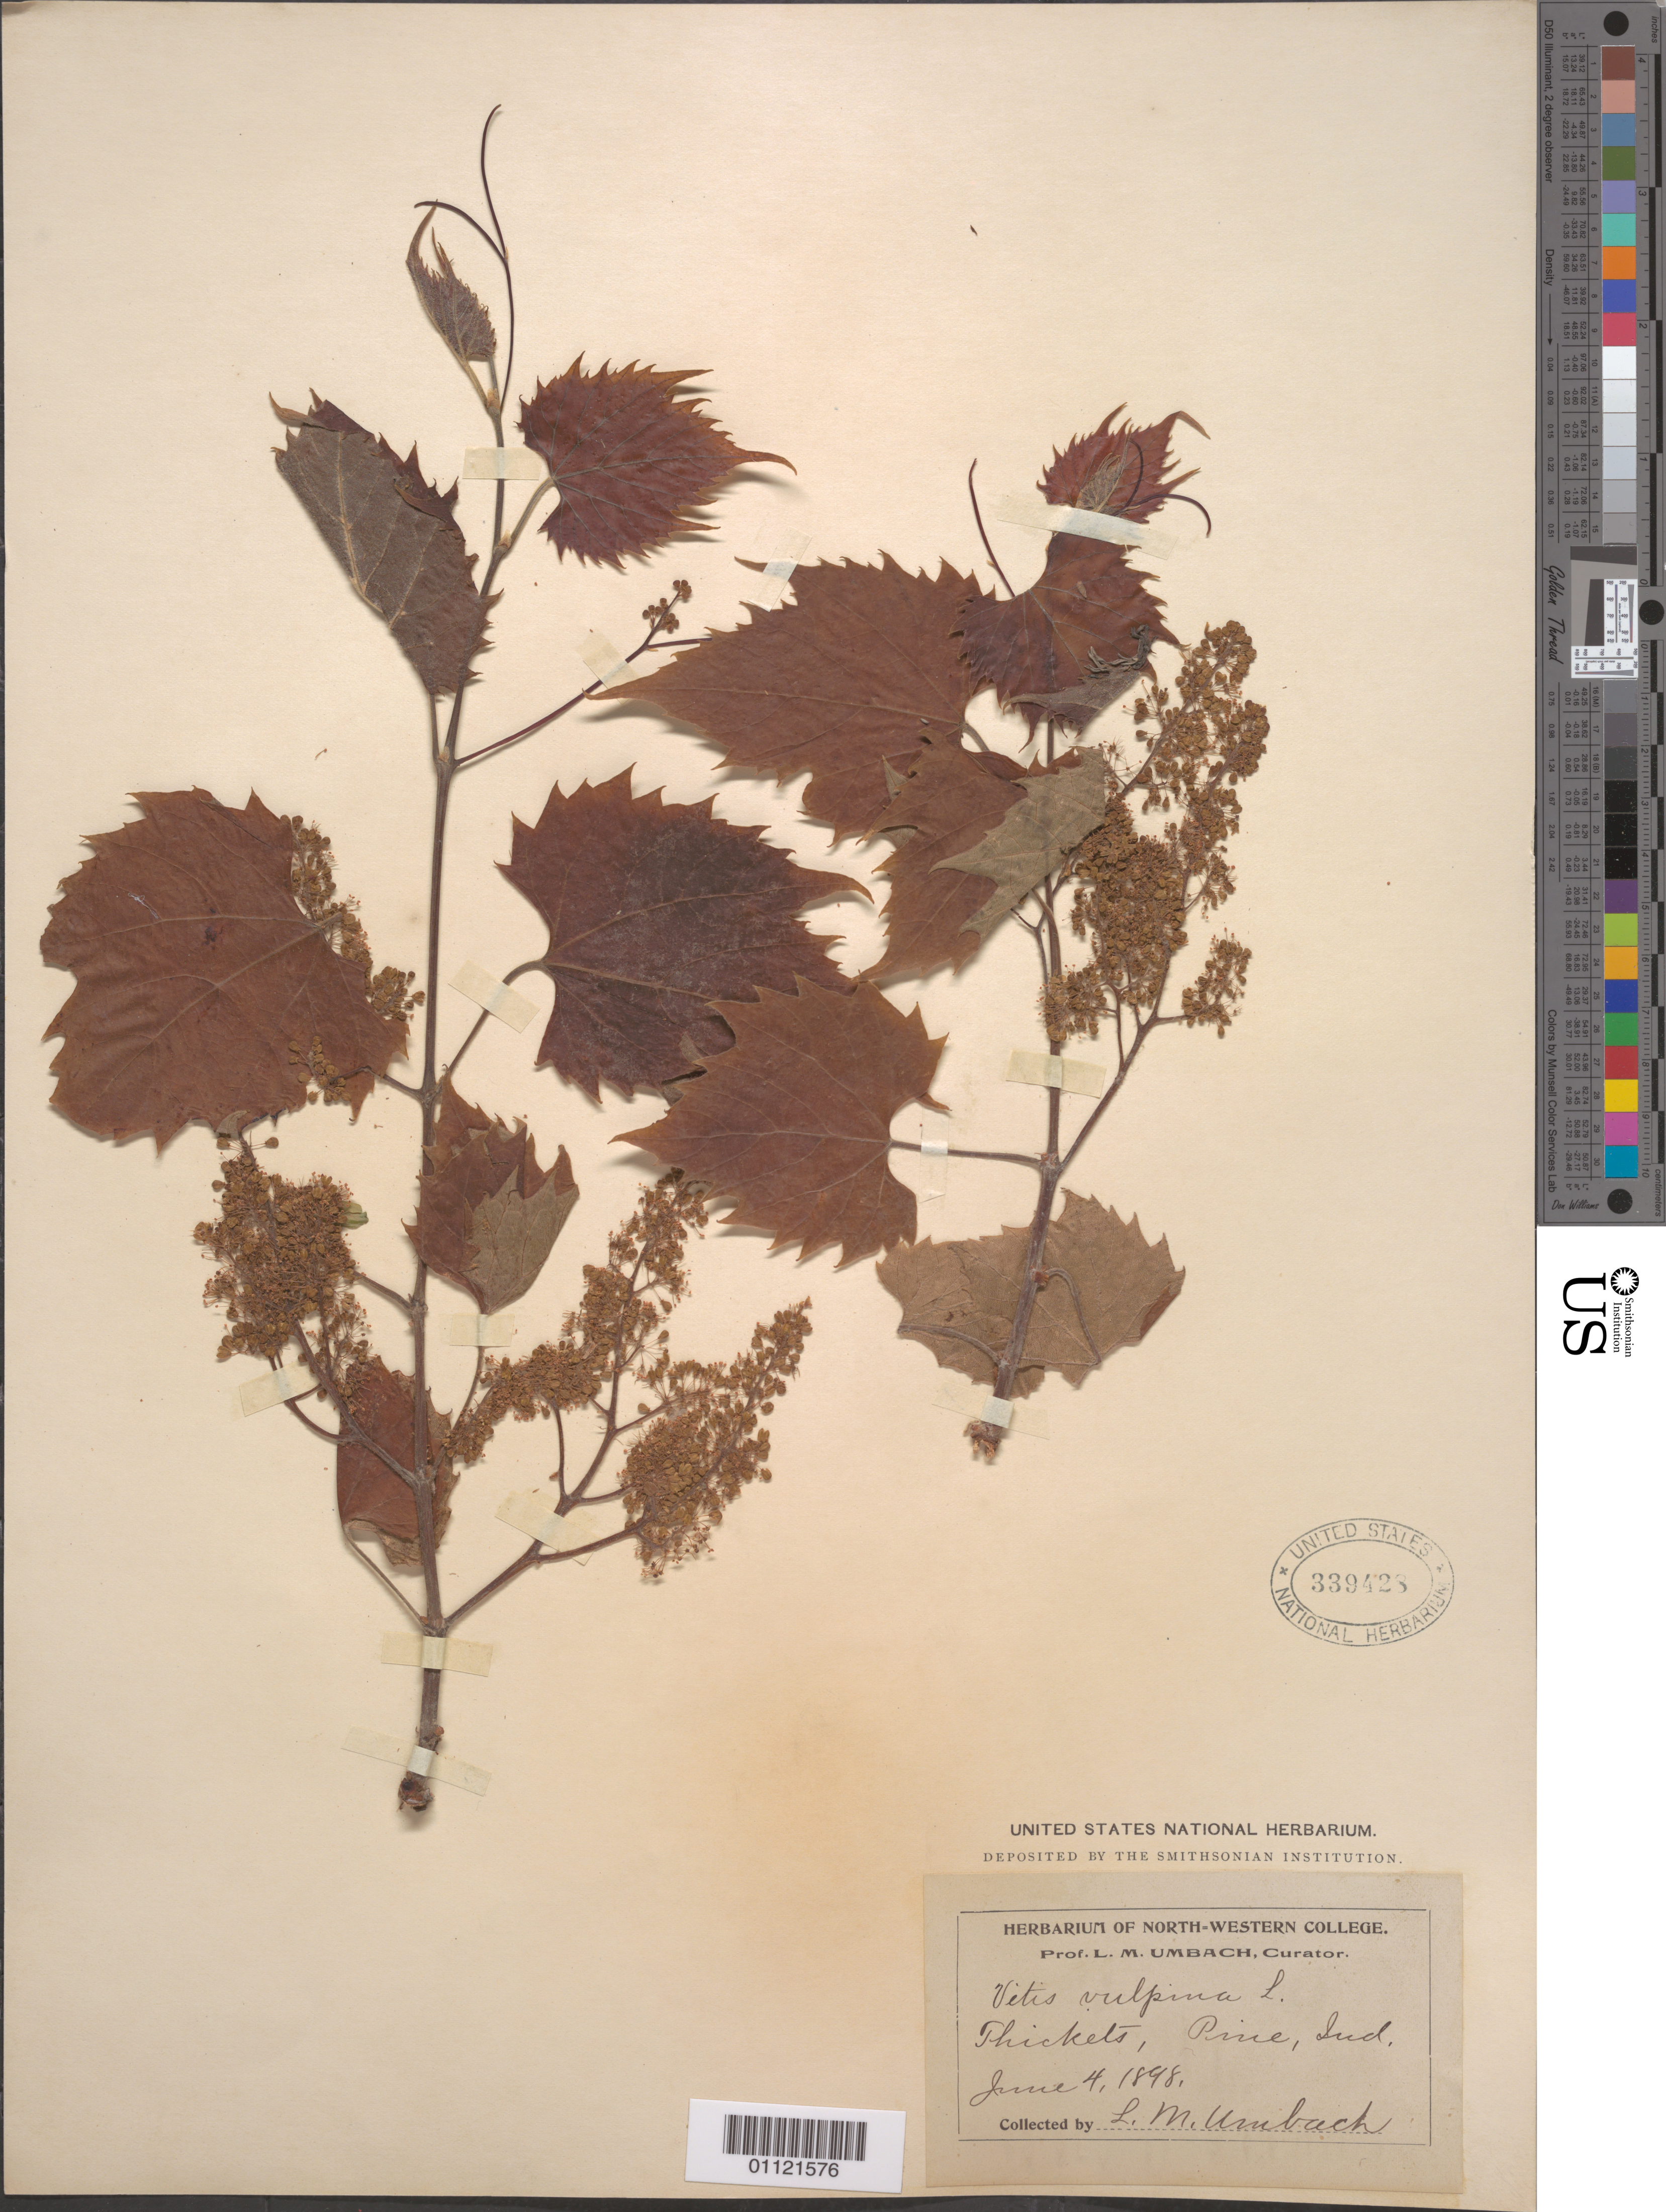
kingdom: Plantae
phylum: Tracheophyta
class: Magnoliopsida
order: Vitales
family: Vitaceae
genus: Vitis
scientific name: Vitis vulpina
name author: L.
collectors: L. M. Umbach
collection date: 1898-06-04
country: United States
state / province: Indiana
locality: Pine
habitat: thickets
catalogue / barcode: US 339428